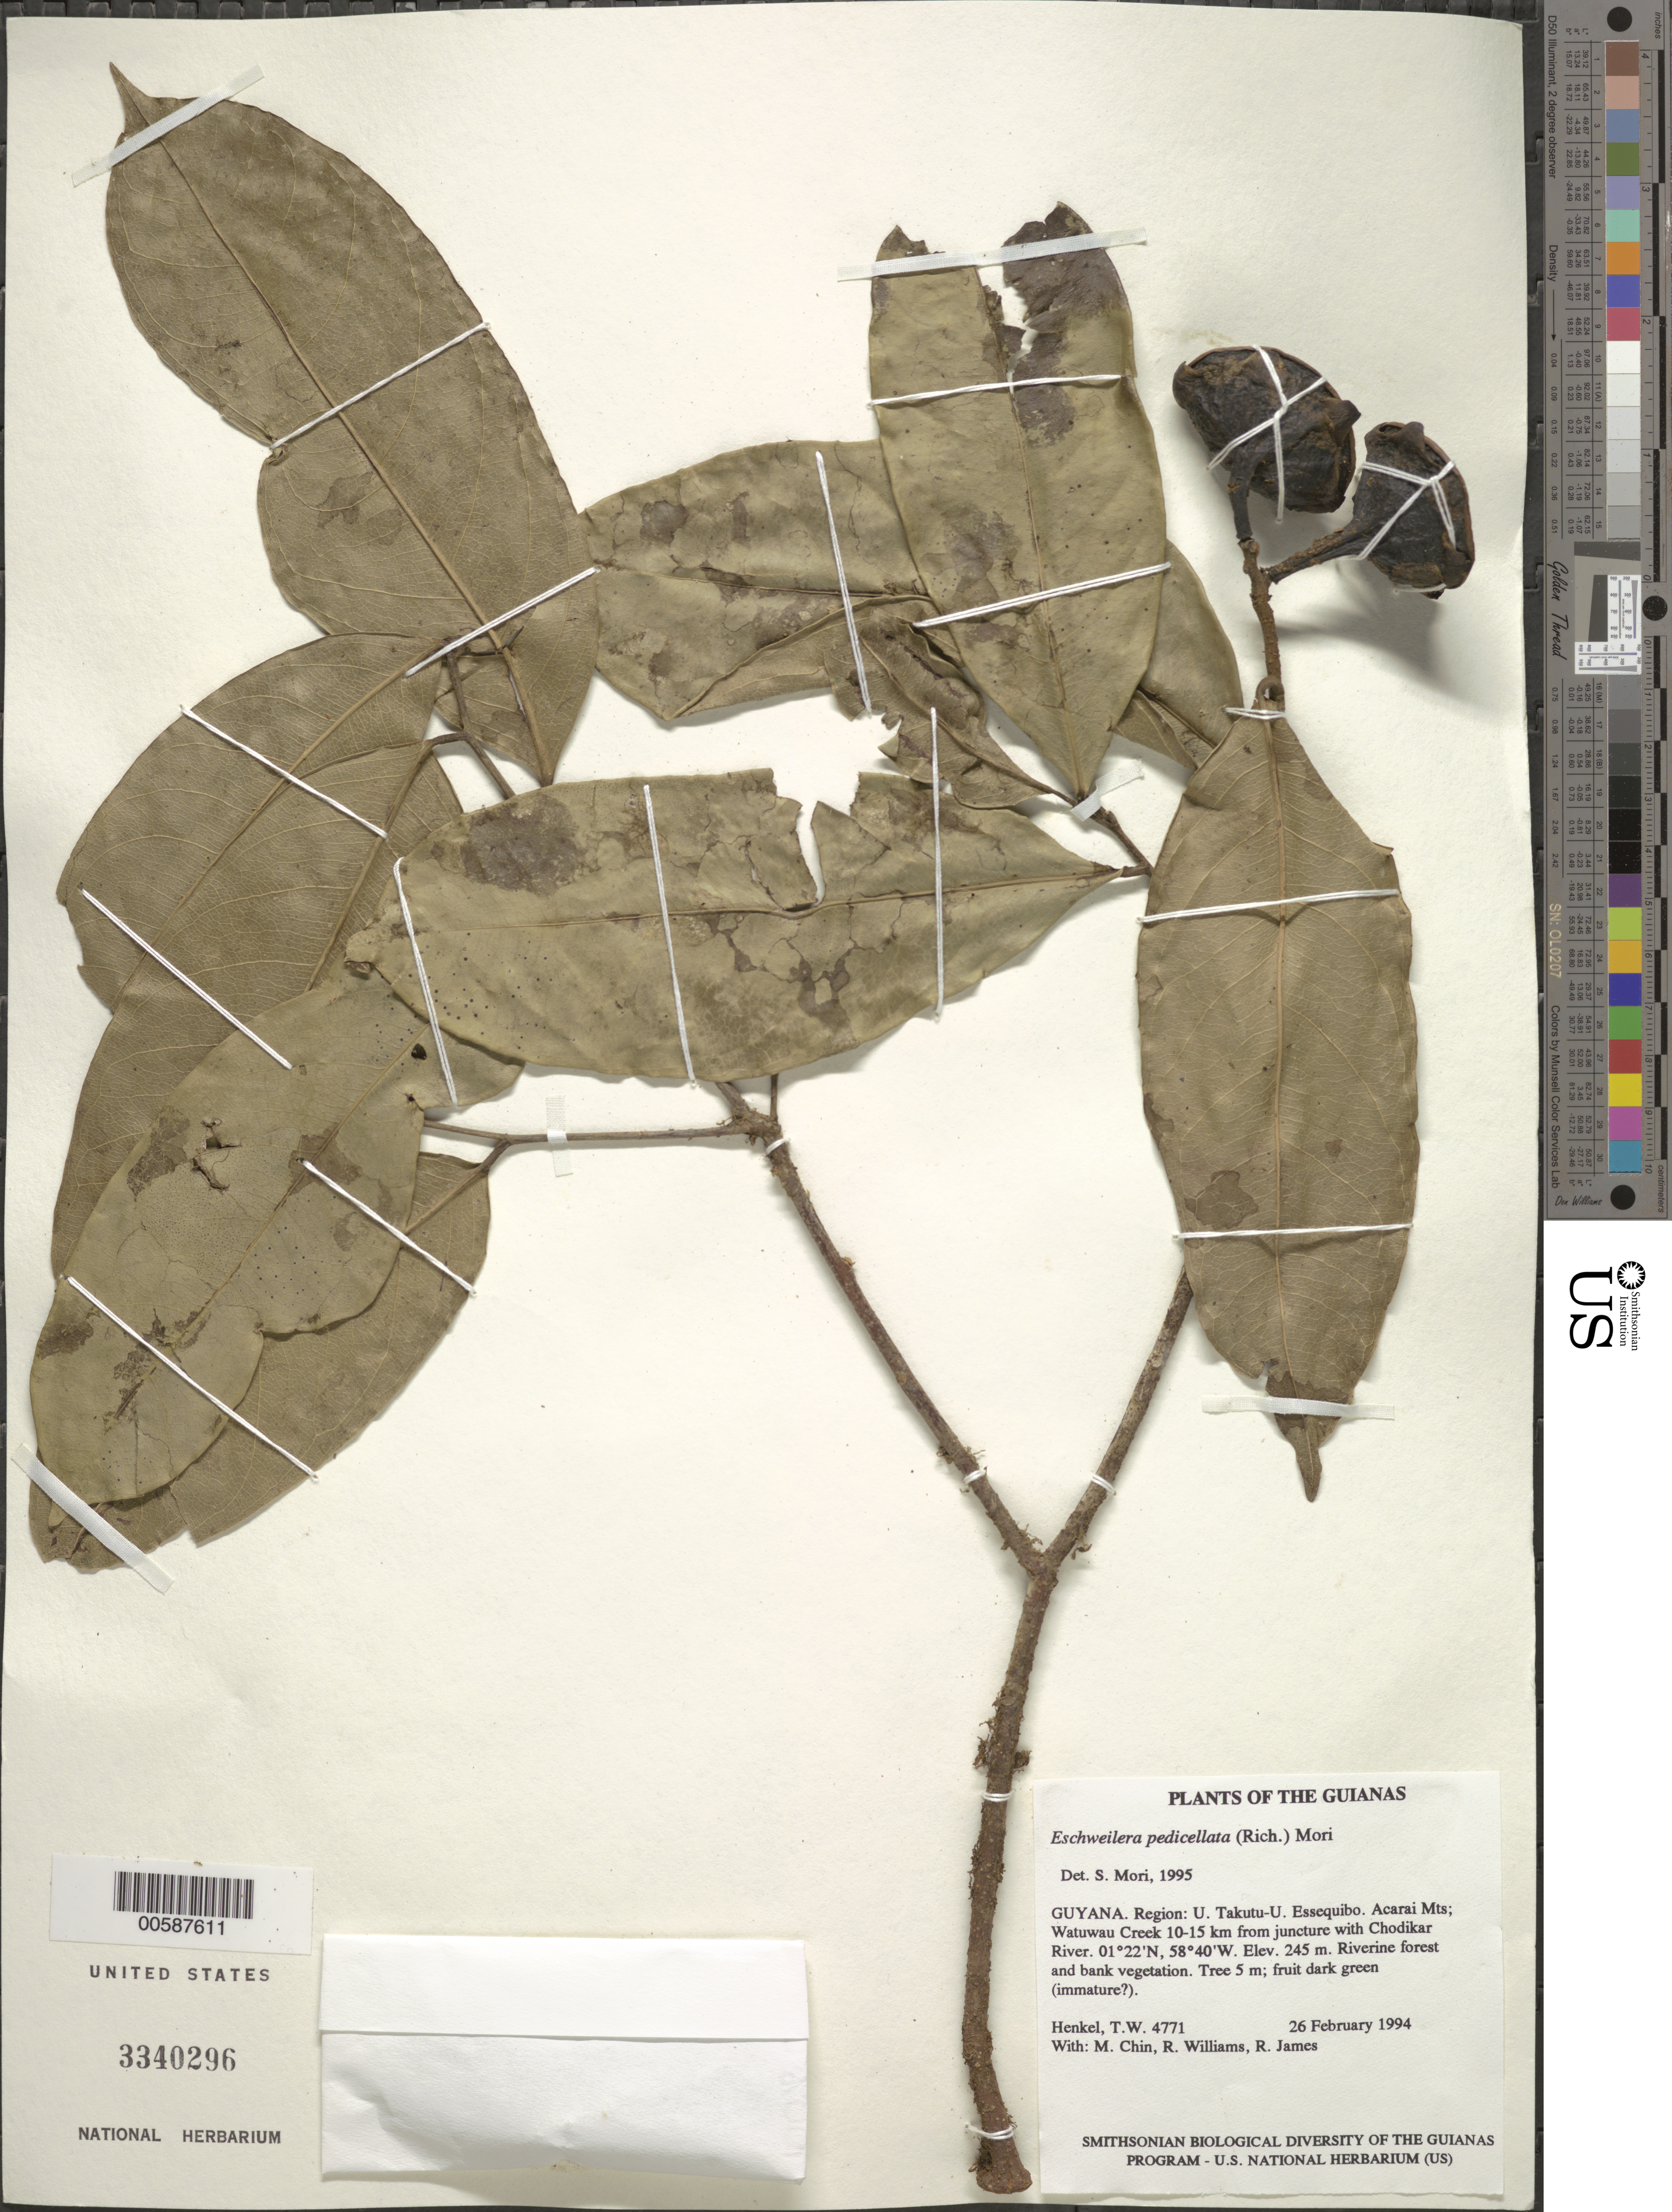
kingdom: Plantae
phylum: Tracheophyta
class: Magnoliopsida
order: Ericales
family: Lecythidaceae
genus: Eschweilera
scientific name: Eschweilera pedicellata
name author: (Rich.) S.A. Mori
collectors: T. Henkel, M. Chin, R. Williams & R. James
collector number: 4771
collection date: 1994-02-26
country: Guyana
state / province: U. Takutu-U. Essequibo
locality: Guianas. Region: U. Takutu-U. Essequibo. Acarai Mts; Watuwau Creek 10-15 km from juncture with Chodikar River.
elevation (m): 245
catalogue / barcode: US 3340296